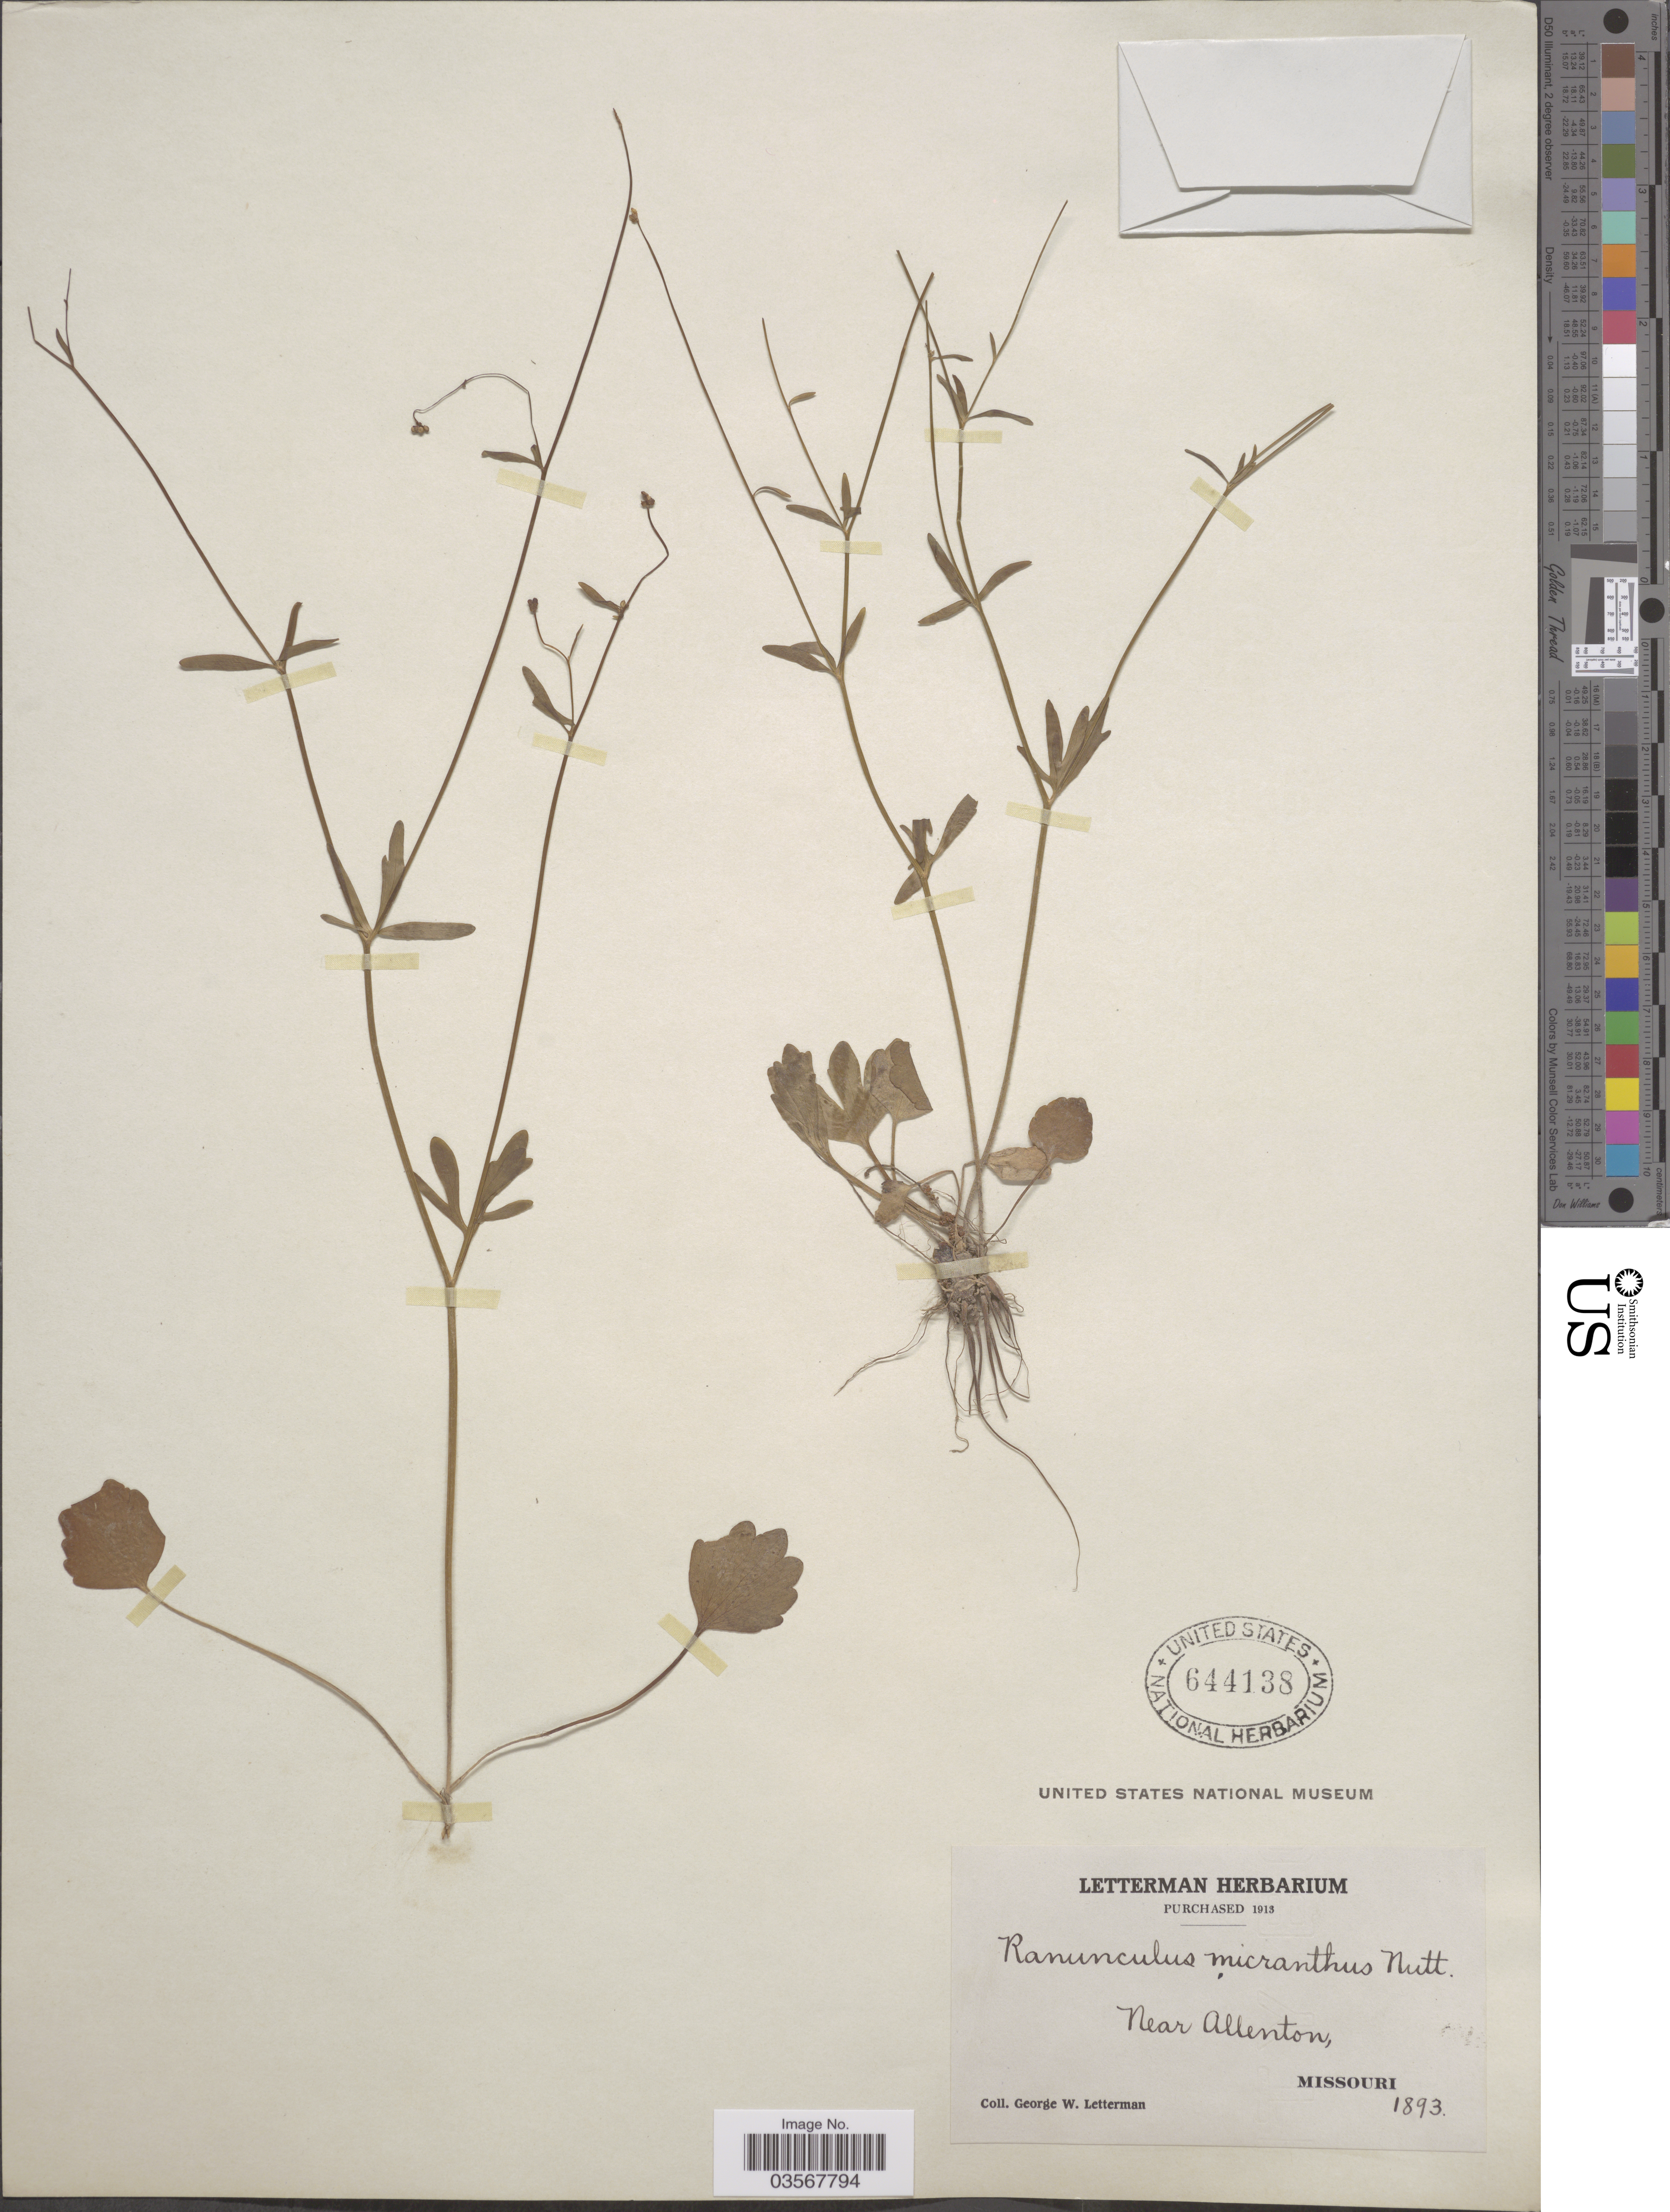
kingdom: Plantae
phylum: Tracheophyta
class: Magnoliopsida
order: Ranunculales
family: Ranunculaceae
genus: Ranunculus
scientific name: Ranunculus micranthus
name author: Nutt.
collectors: G. W. Letterman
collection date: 1893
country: United States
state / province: Missouri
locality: Near Allenton.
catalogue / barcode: US 644138